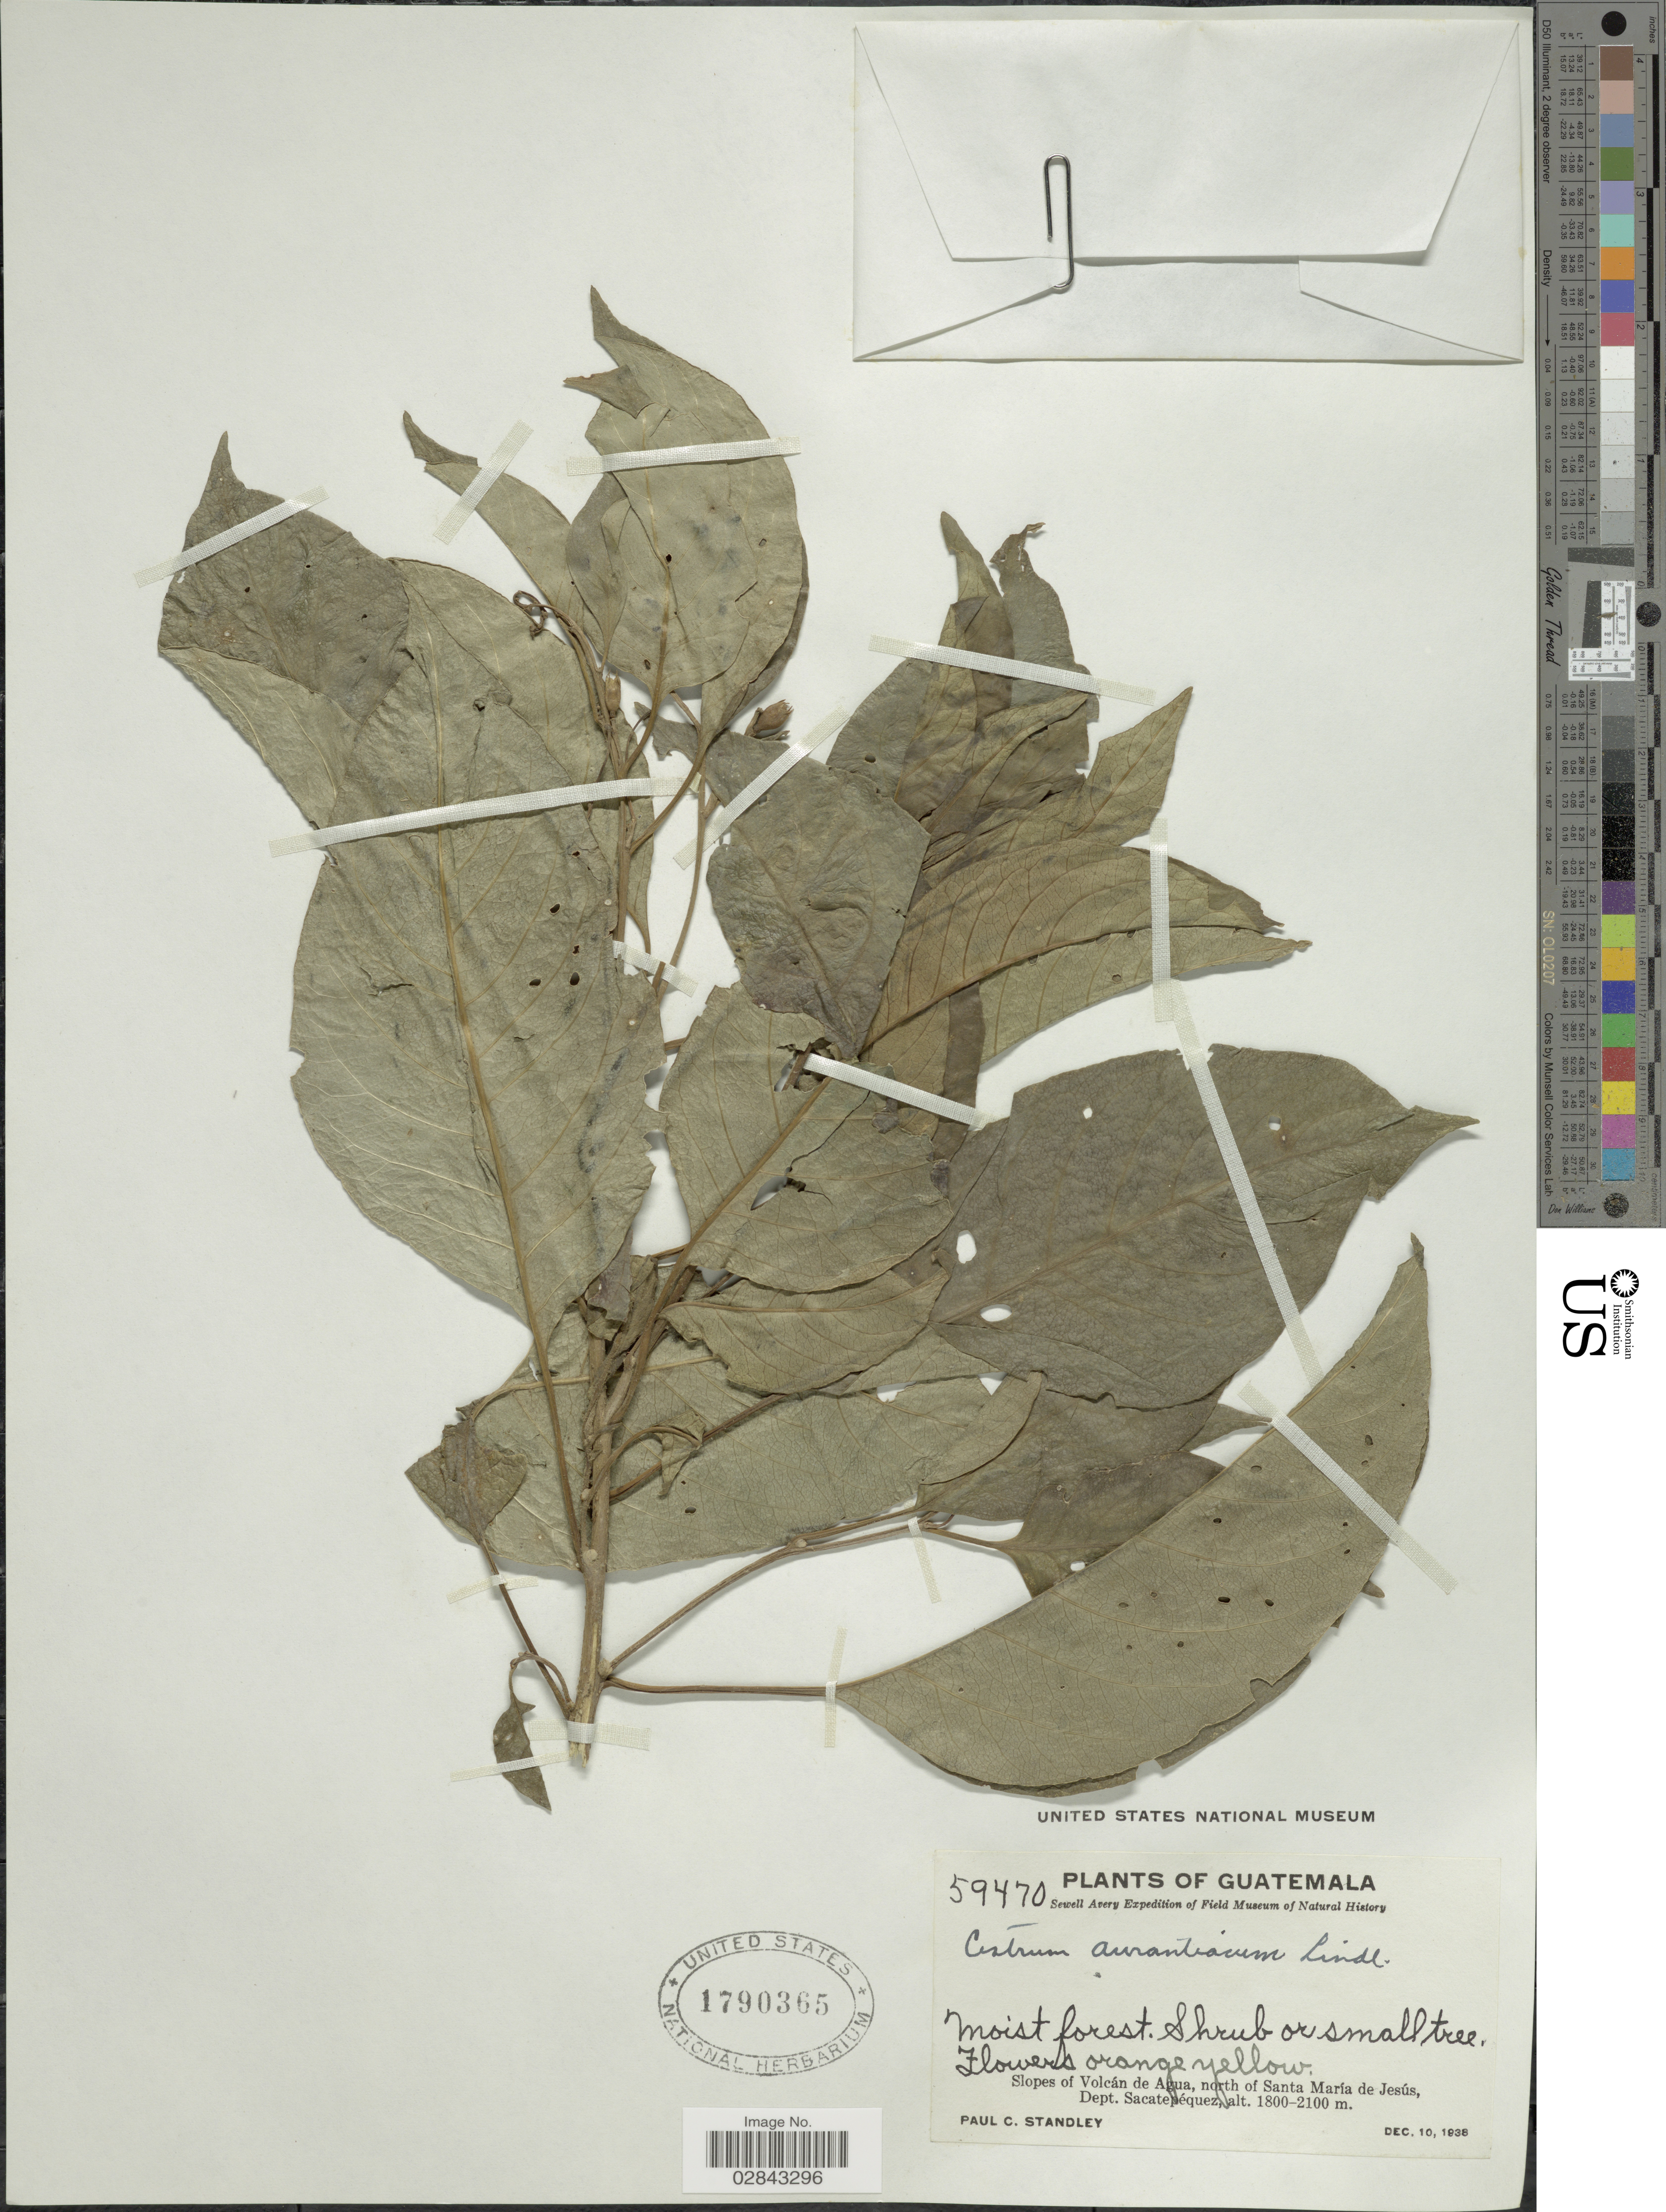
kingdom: Plantae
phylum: Tracheophyta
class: Magnoliopsida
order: Solanales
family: Solanaceae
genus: Cestrum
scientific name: Cestrum aurantiacum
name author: Lindley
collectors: P. C. Standley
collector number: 59470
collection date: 1938-12-10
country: Guatemala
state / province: Sacatepéquez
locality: Slopes of Volcán de Agua, north of Santa María de Jesús, Dept. Sacatepéquez.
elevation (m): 1800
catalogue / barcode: US 1790365